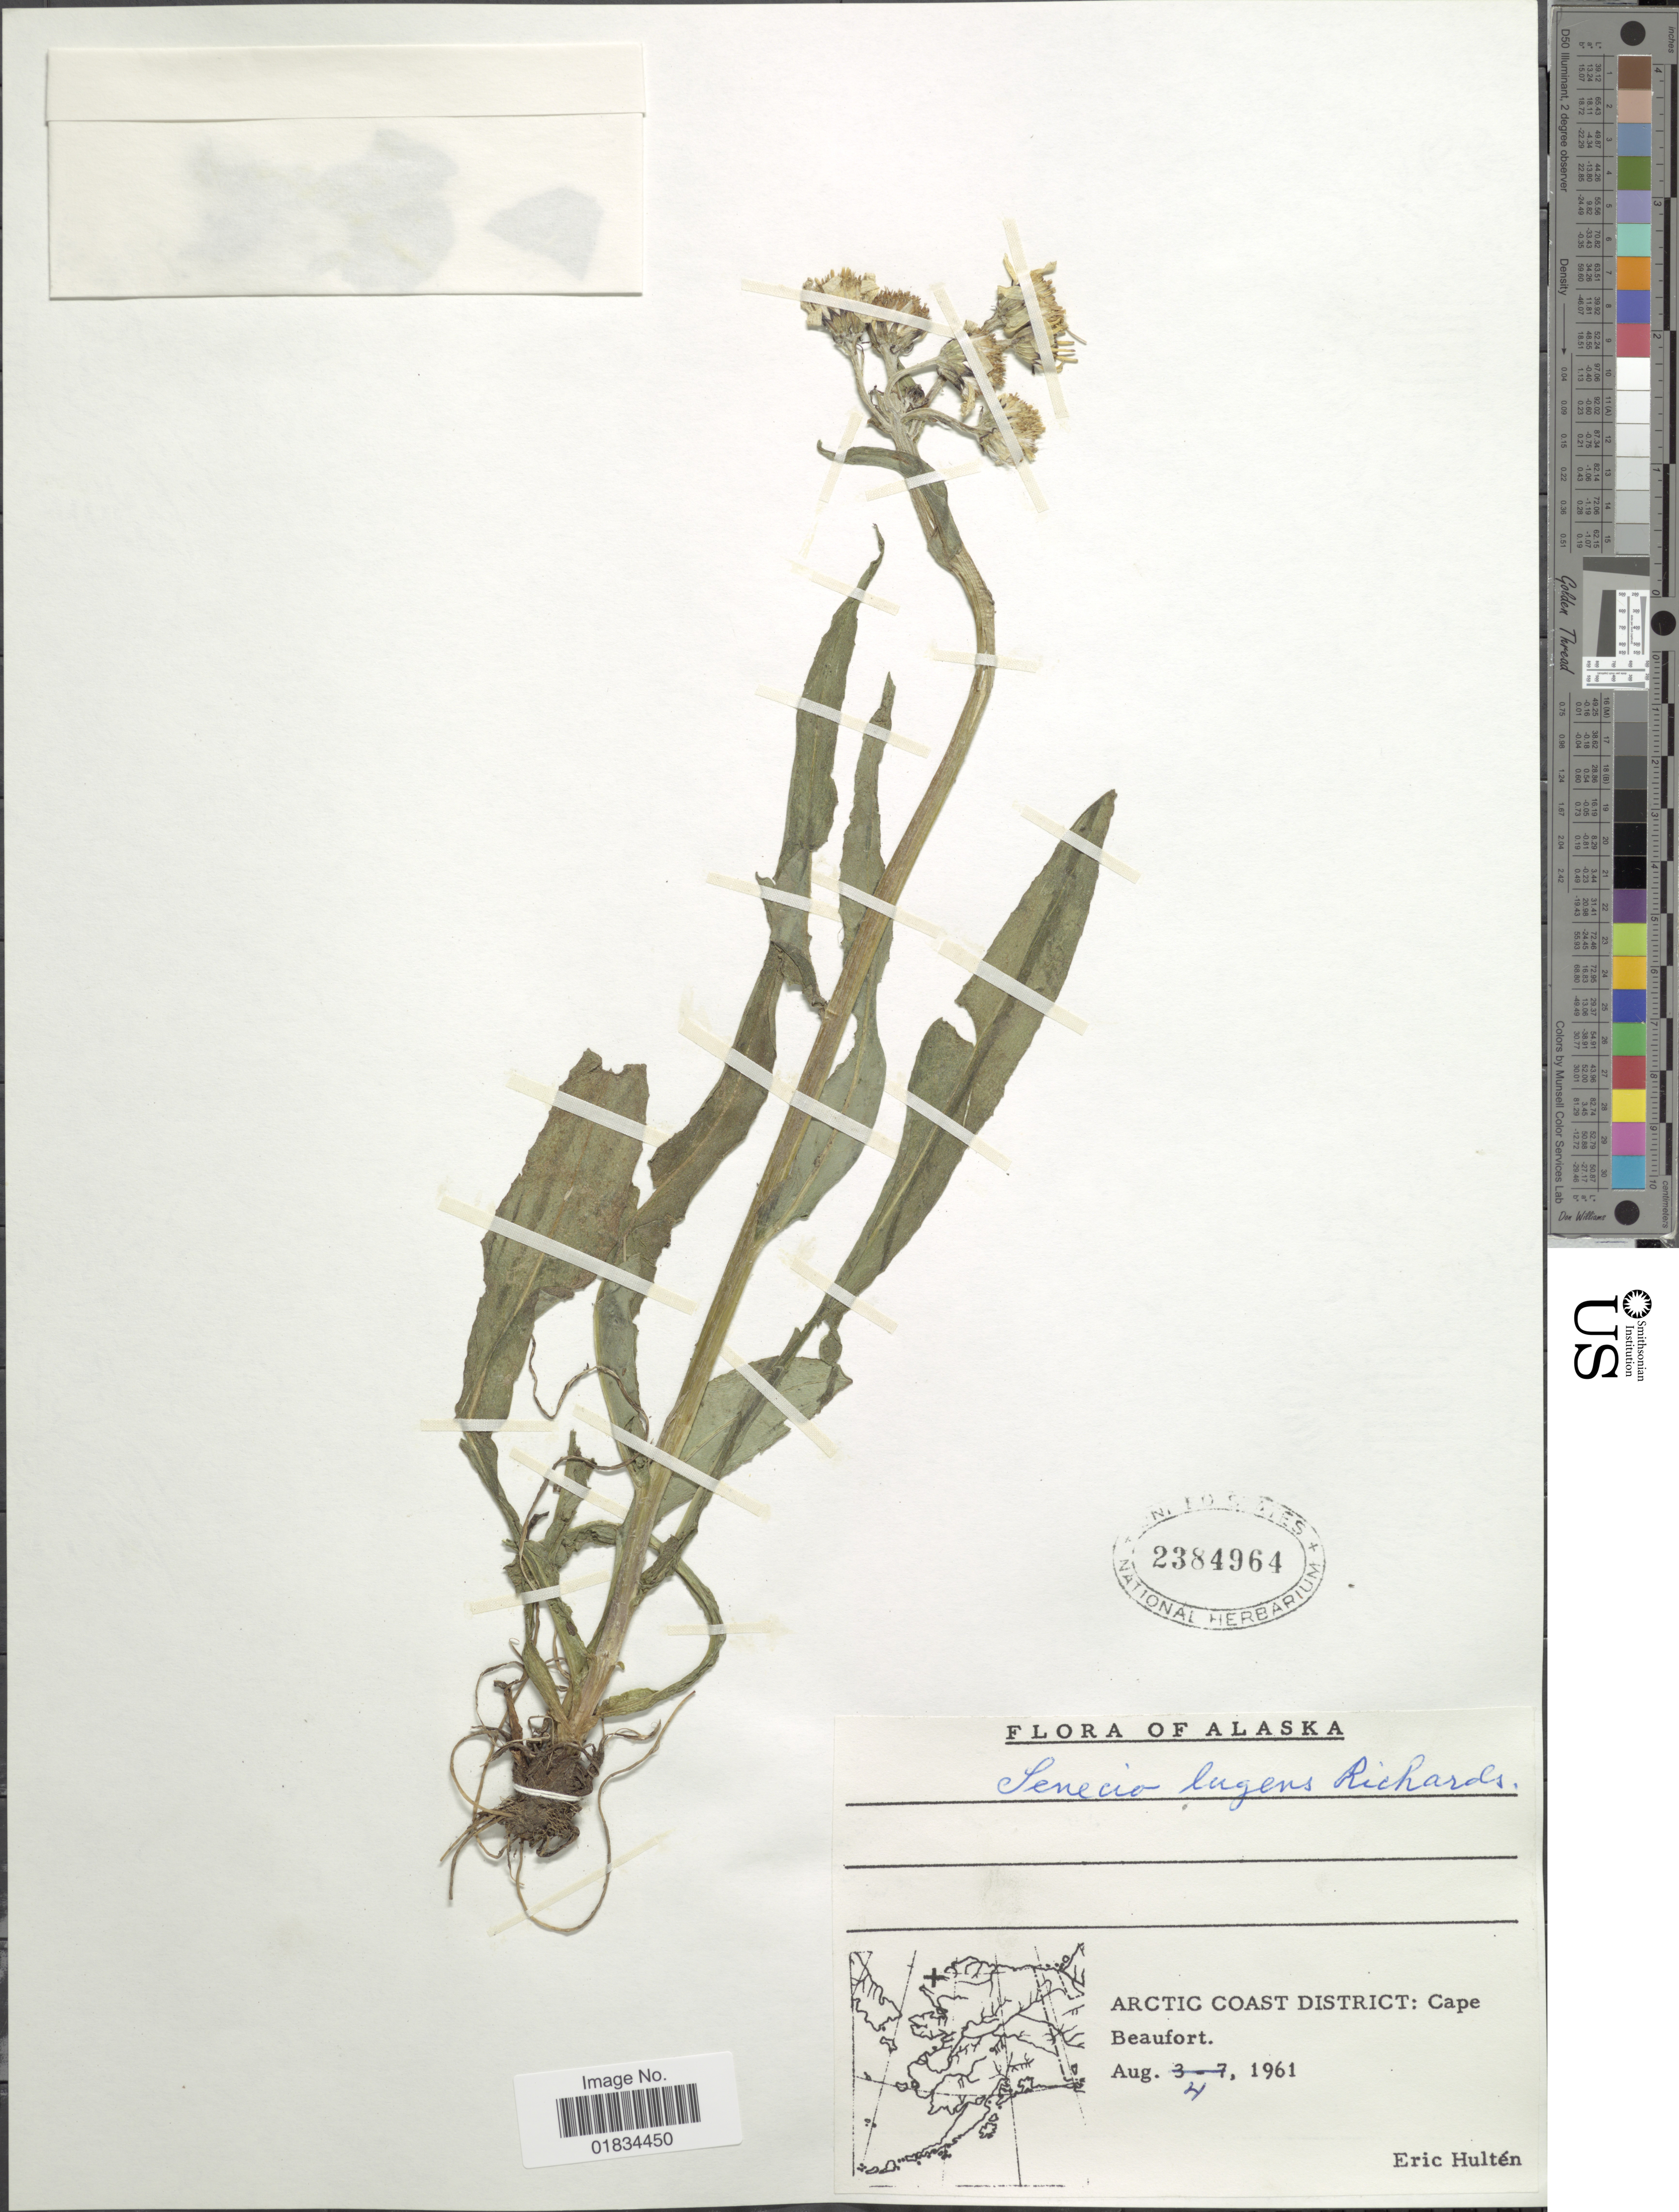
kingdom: Plantae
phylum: Tracheophyta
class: Magnoliopsida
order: Asterales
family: Asteraceae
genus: Senecio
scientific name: Senecio lugens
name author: Richardson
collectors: E. G. Hultén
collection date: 1961-08-04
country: United States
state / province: Alaska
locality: Arctic Coast District: Cape Beaufort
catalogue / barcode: US 2384964